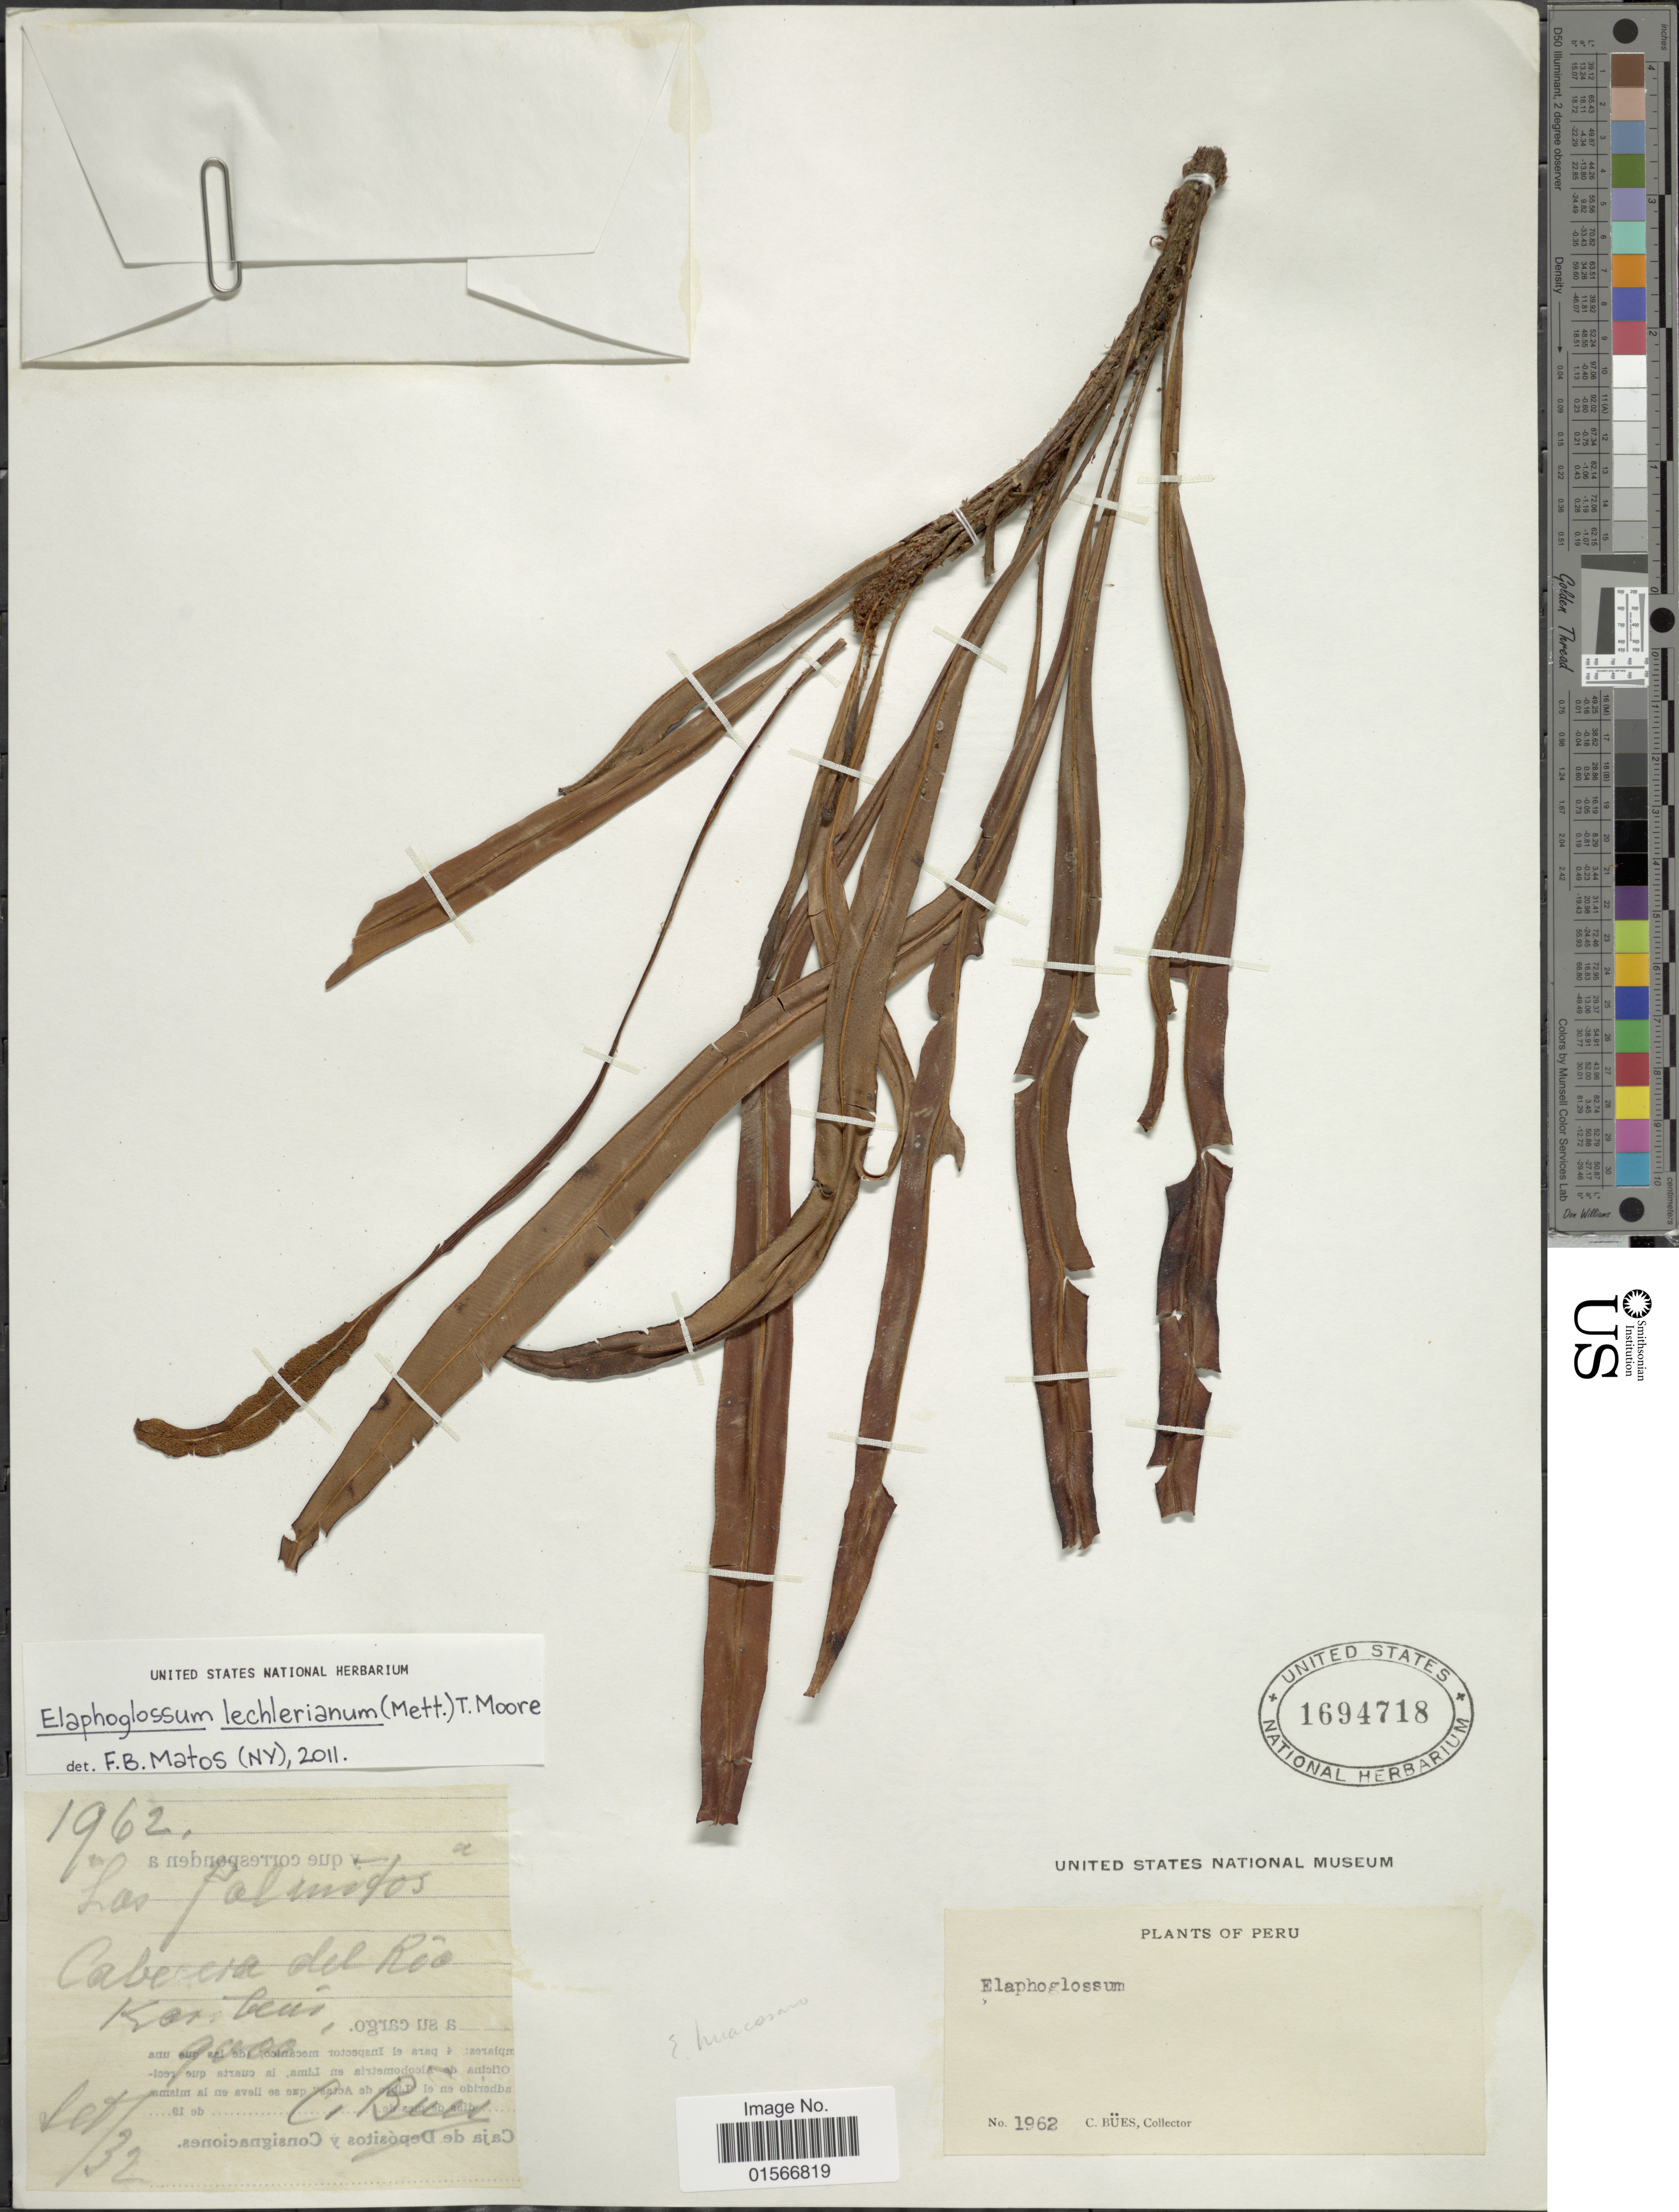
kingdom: Plantae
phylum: Tracheophyta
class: Polypodiopsida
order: Polypodiales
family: Dryopteridaceae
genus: Elaphoglossum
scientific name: Elaphoglossum lechlerianum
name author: (Mett.) T. Moore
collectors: C. Bues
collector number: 1962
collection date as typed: Transcribed d/m/y: /9/32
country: Peru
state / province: Cusco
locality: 'Las Palmitos' Cabecera del Rio Koribeni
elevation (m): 2743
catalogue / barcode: US 1694718